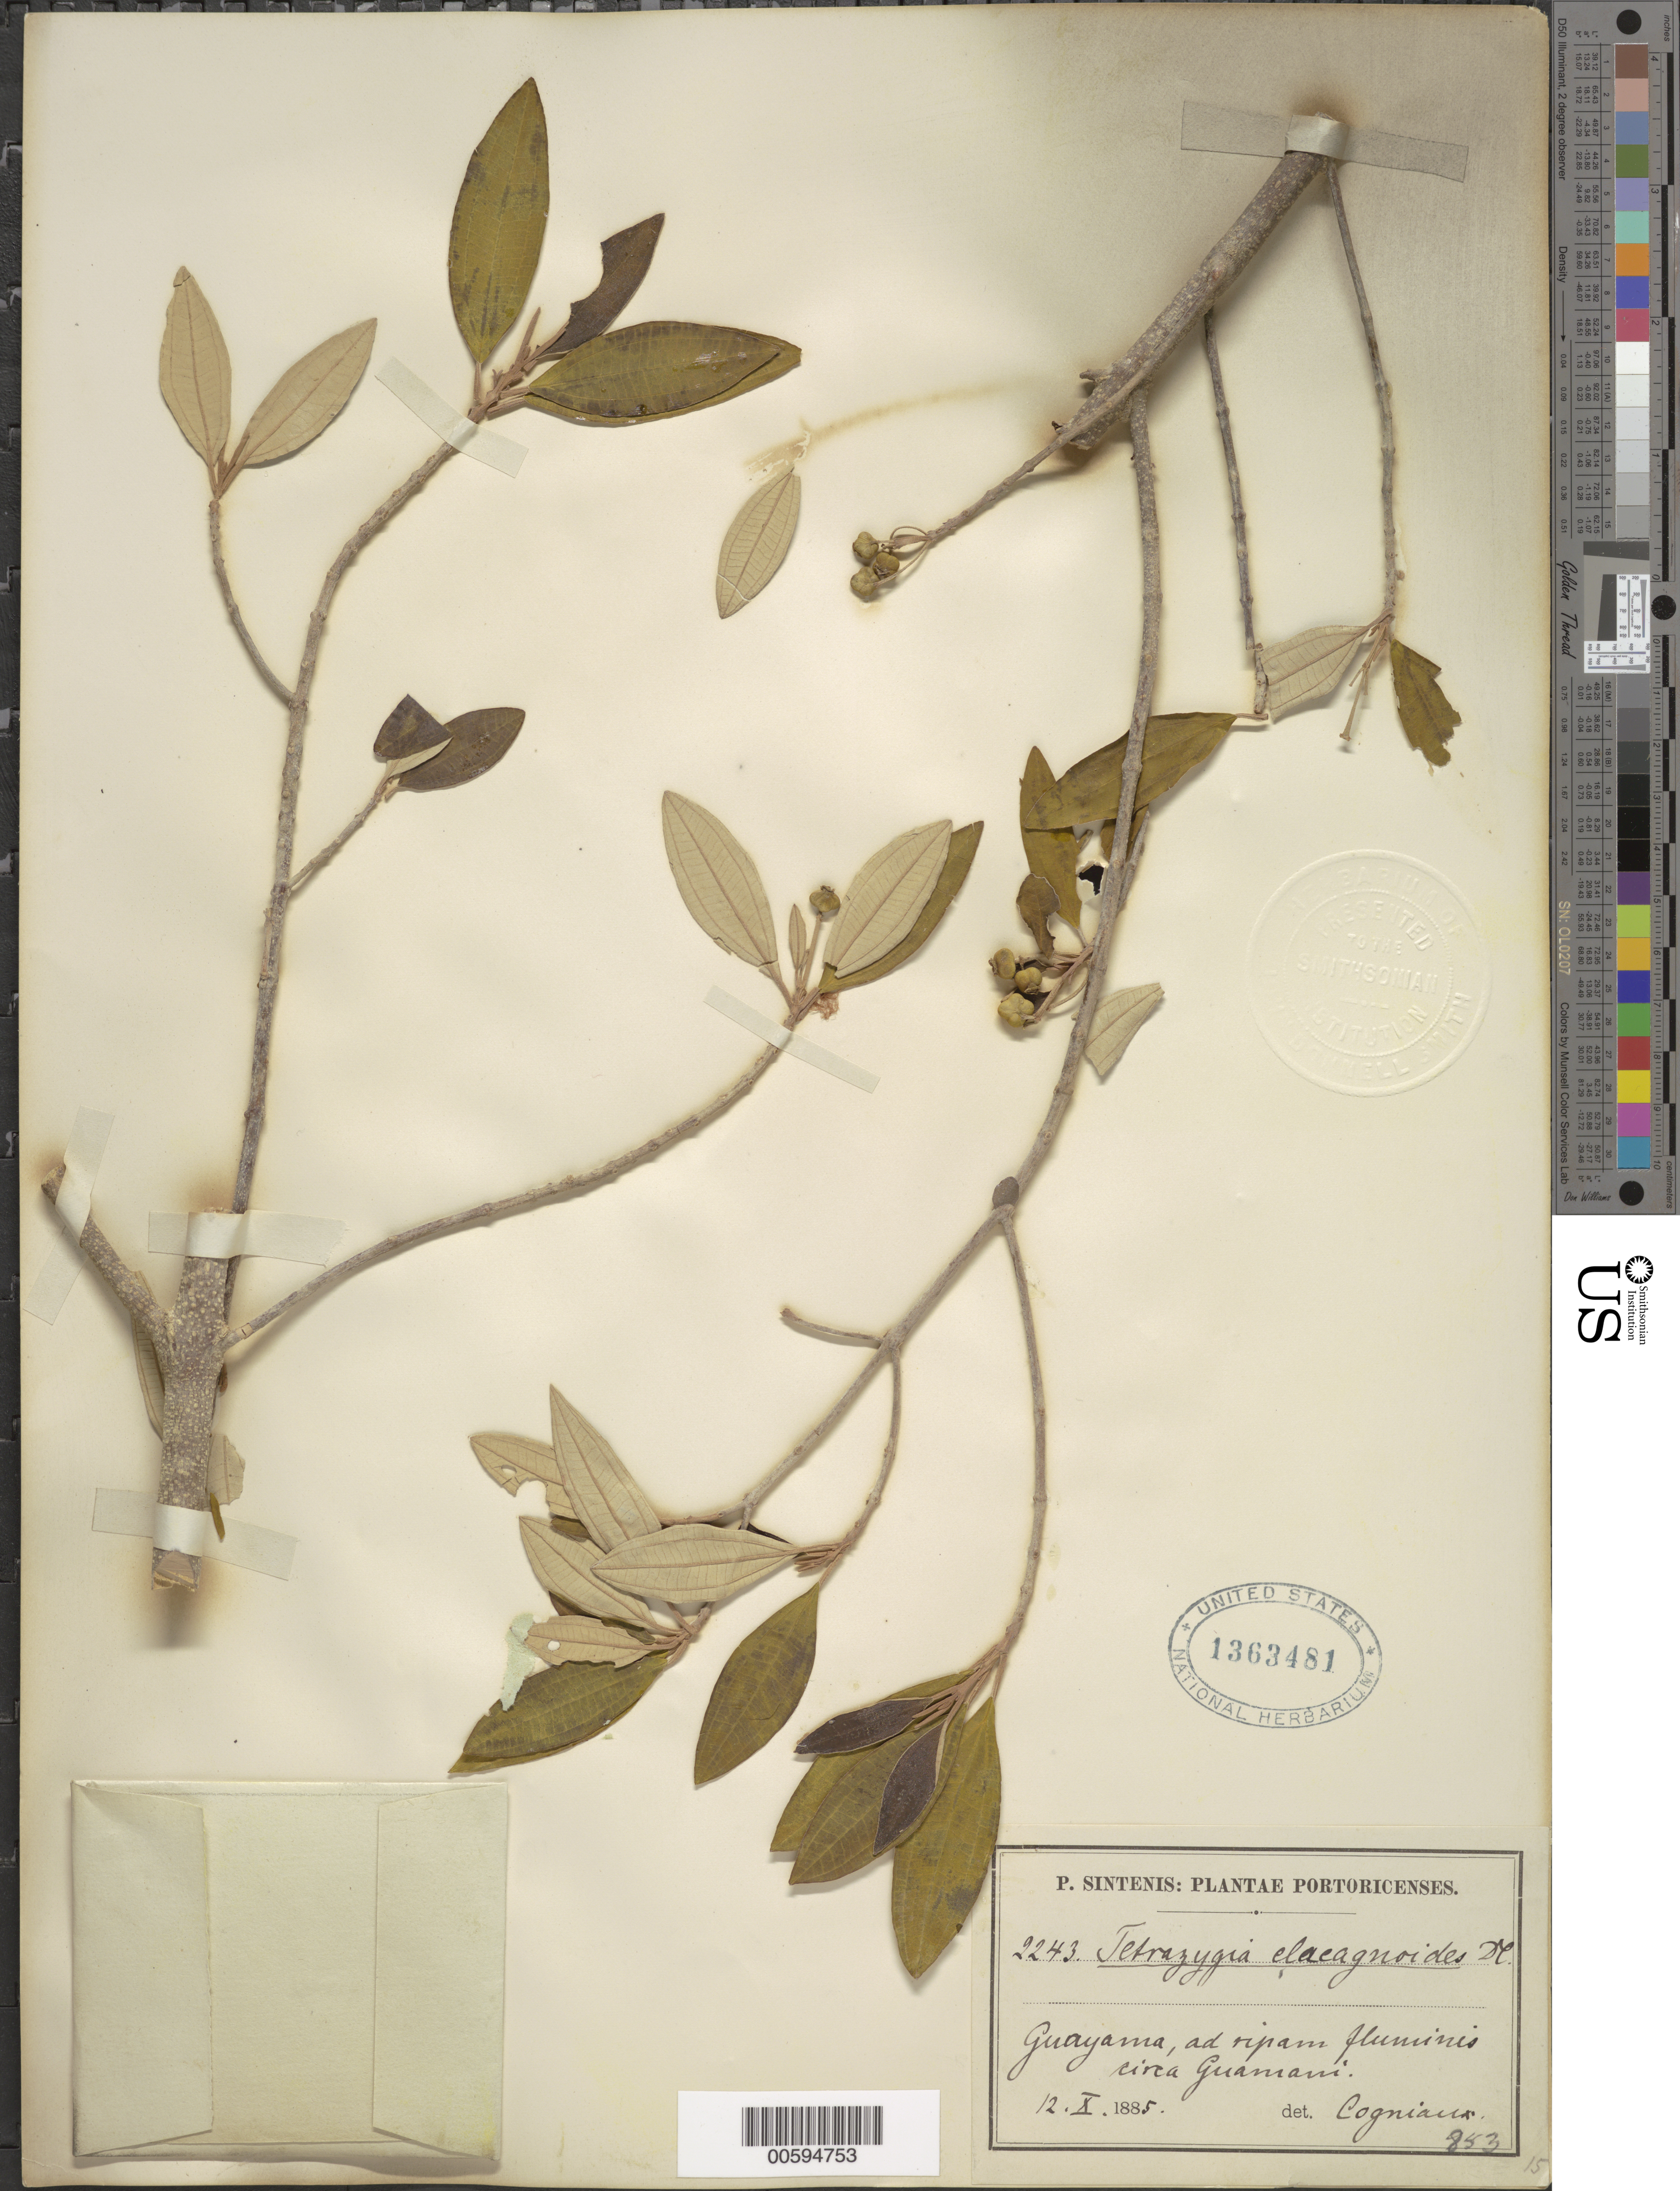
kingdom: Plantae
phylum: Tracheophyta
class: Magnoliopsida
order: Myrtales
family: Melastomataceae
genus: Tetrazygia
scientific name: Tetrazygia elaeagnoides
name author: (Sw.) DC.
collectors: P. Sintenis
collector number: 2243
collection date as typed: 12 Oct 1885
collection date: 1885-10-12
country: Puerto Rico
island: Greater Antilles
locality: Guayama, ad ripam fluminis circa guamani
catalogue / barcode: US 1363481